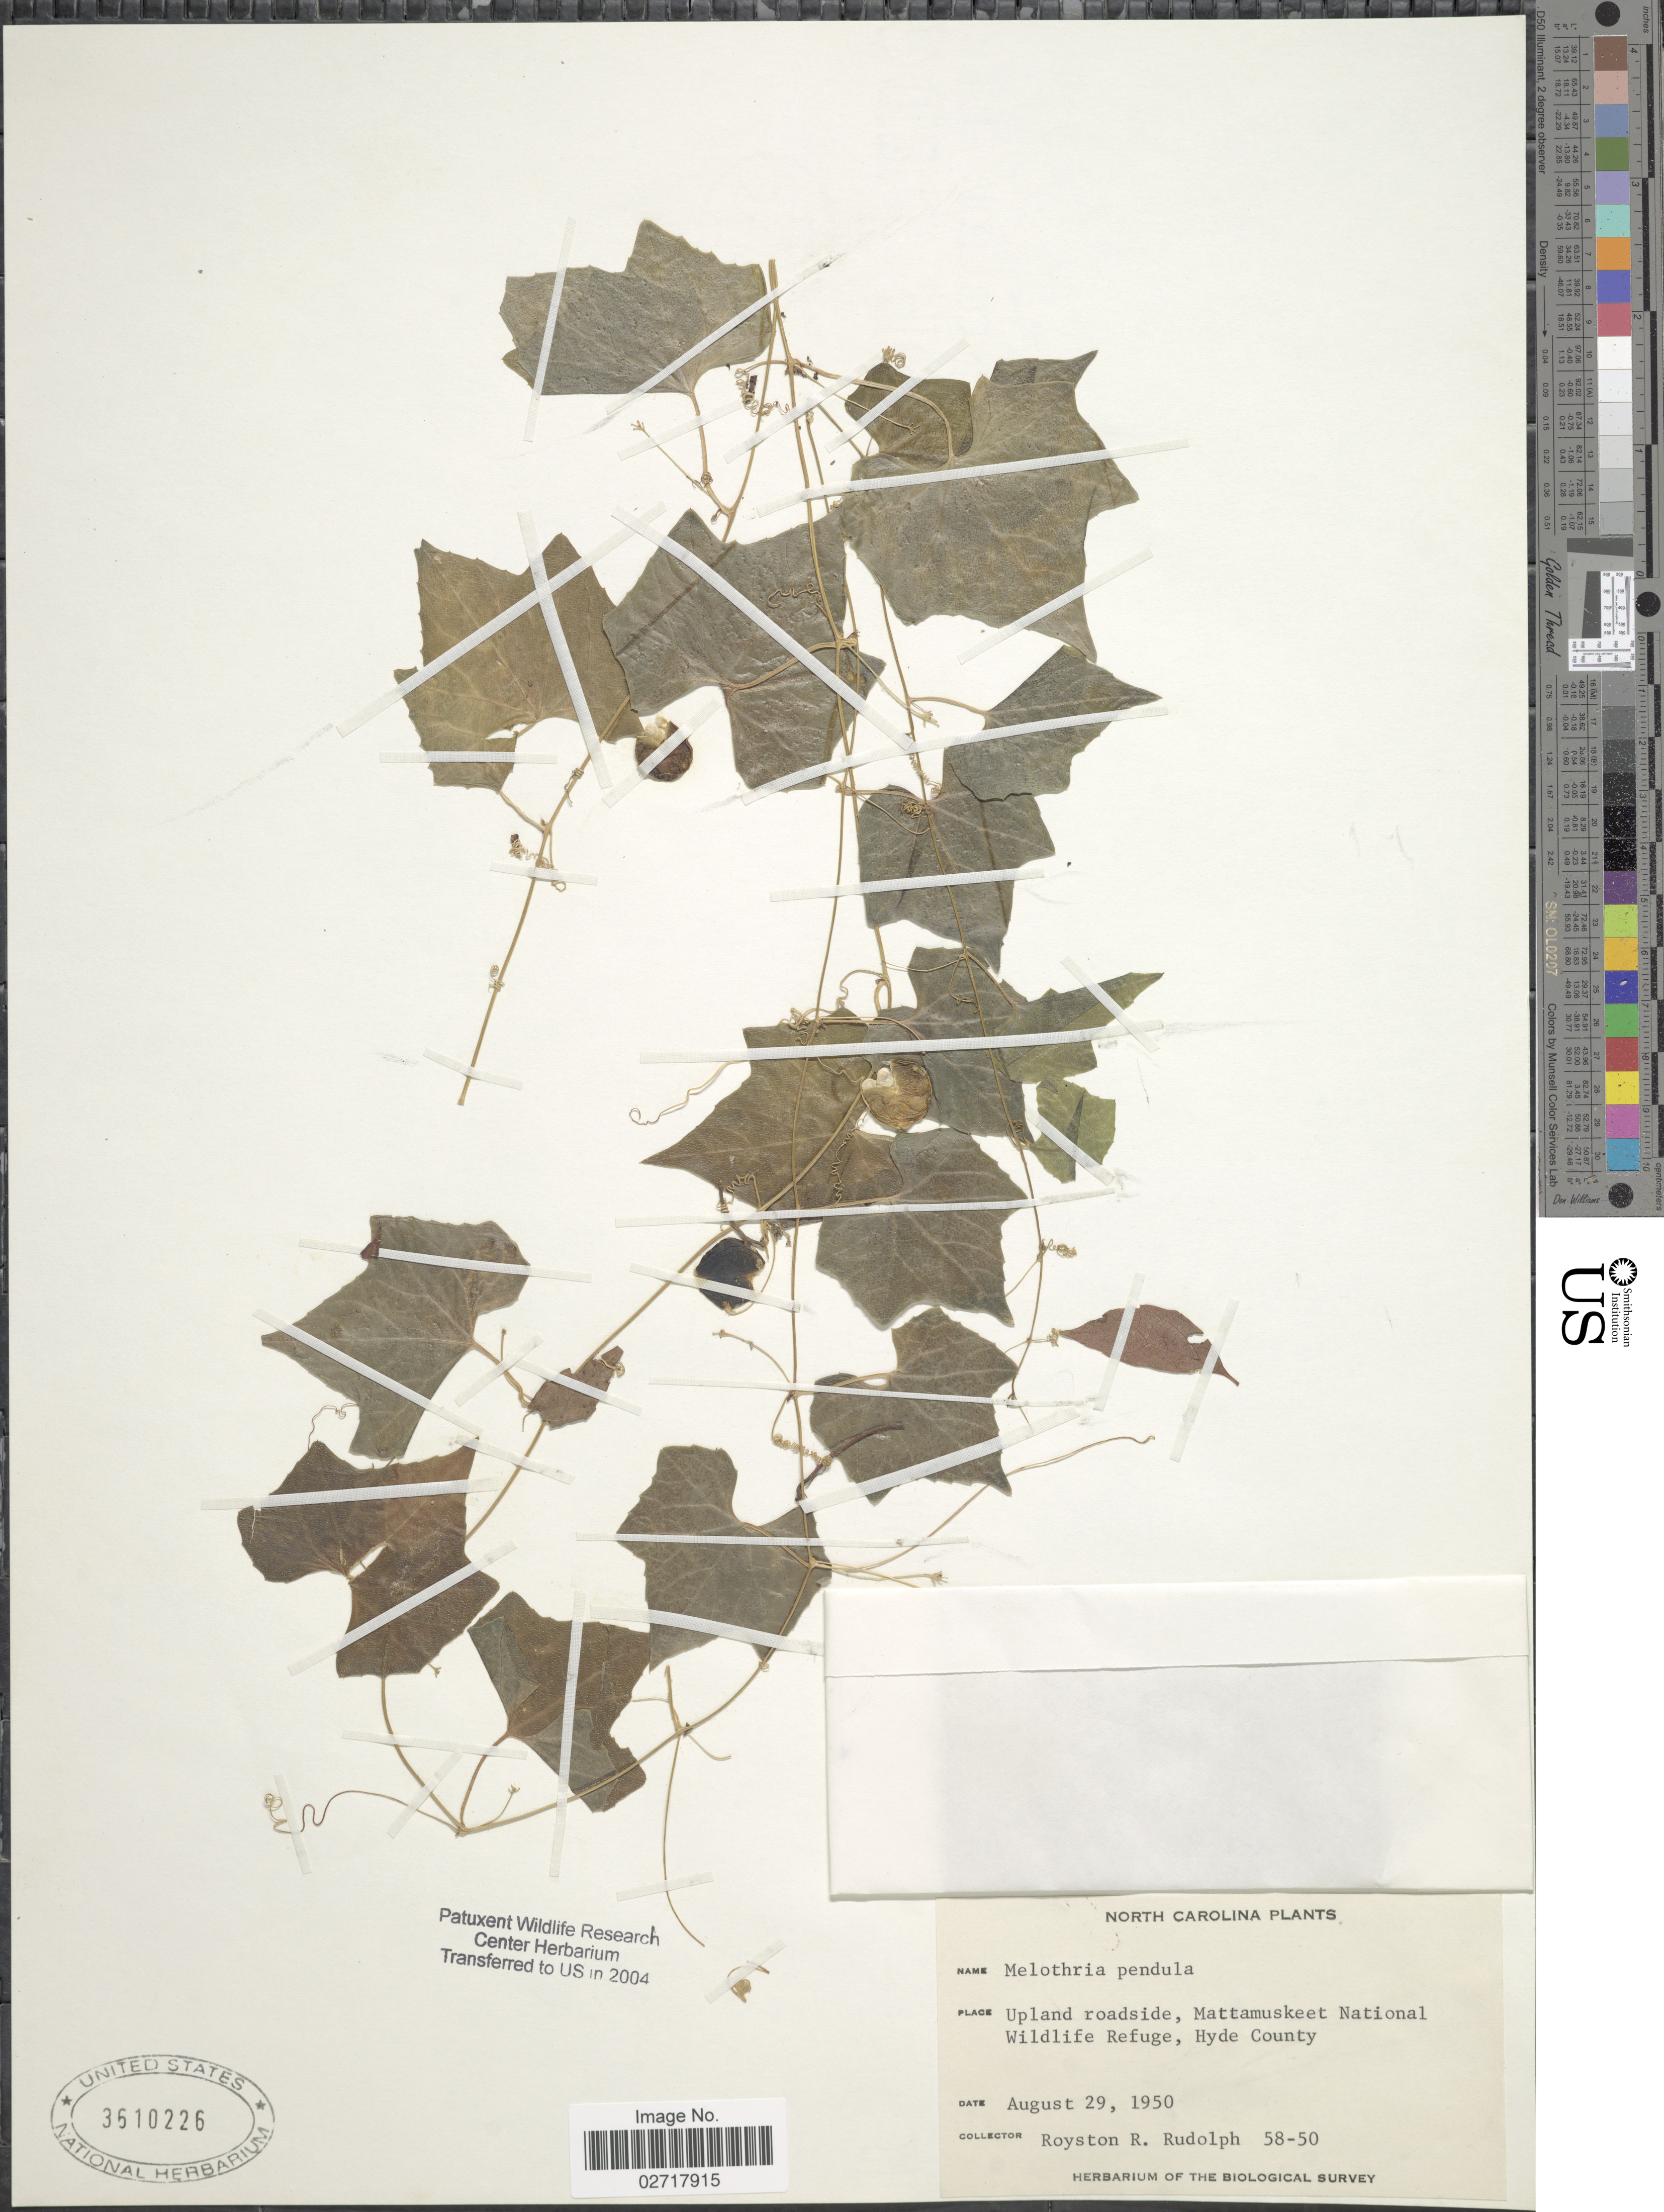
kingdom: Plantae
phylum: Tracheophyta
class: Magnoliopsida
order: Cucurbitales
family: Cucurbitaceae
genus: Melothria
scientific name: Melothria pendula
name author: L.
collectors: R. Rudolph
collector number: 58-50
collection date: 1950-08-29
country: United States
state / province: North Carolina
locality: Mattamuskeet National Wildlife Refuge, Hyde County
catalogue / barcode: US 3610226